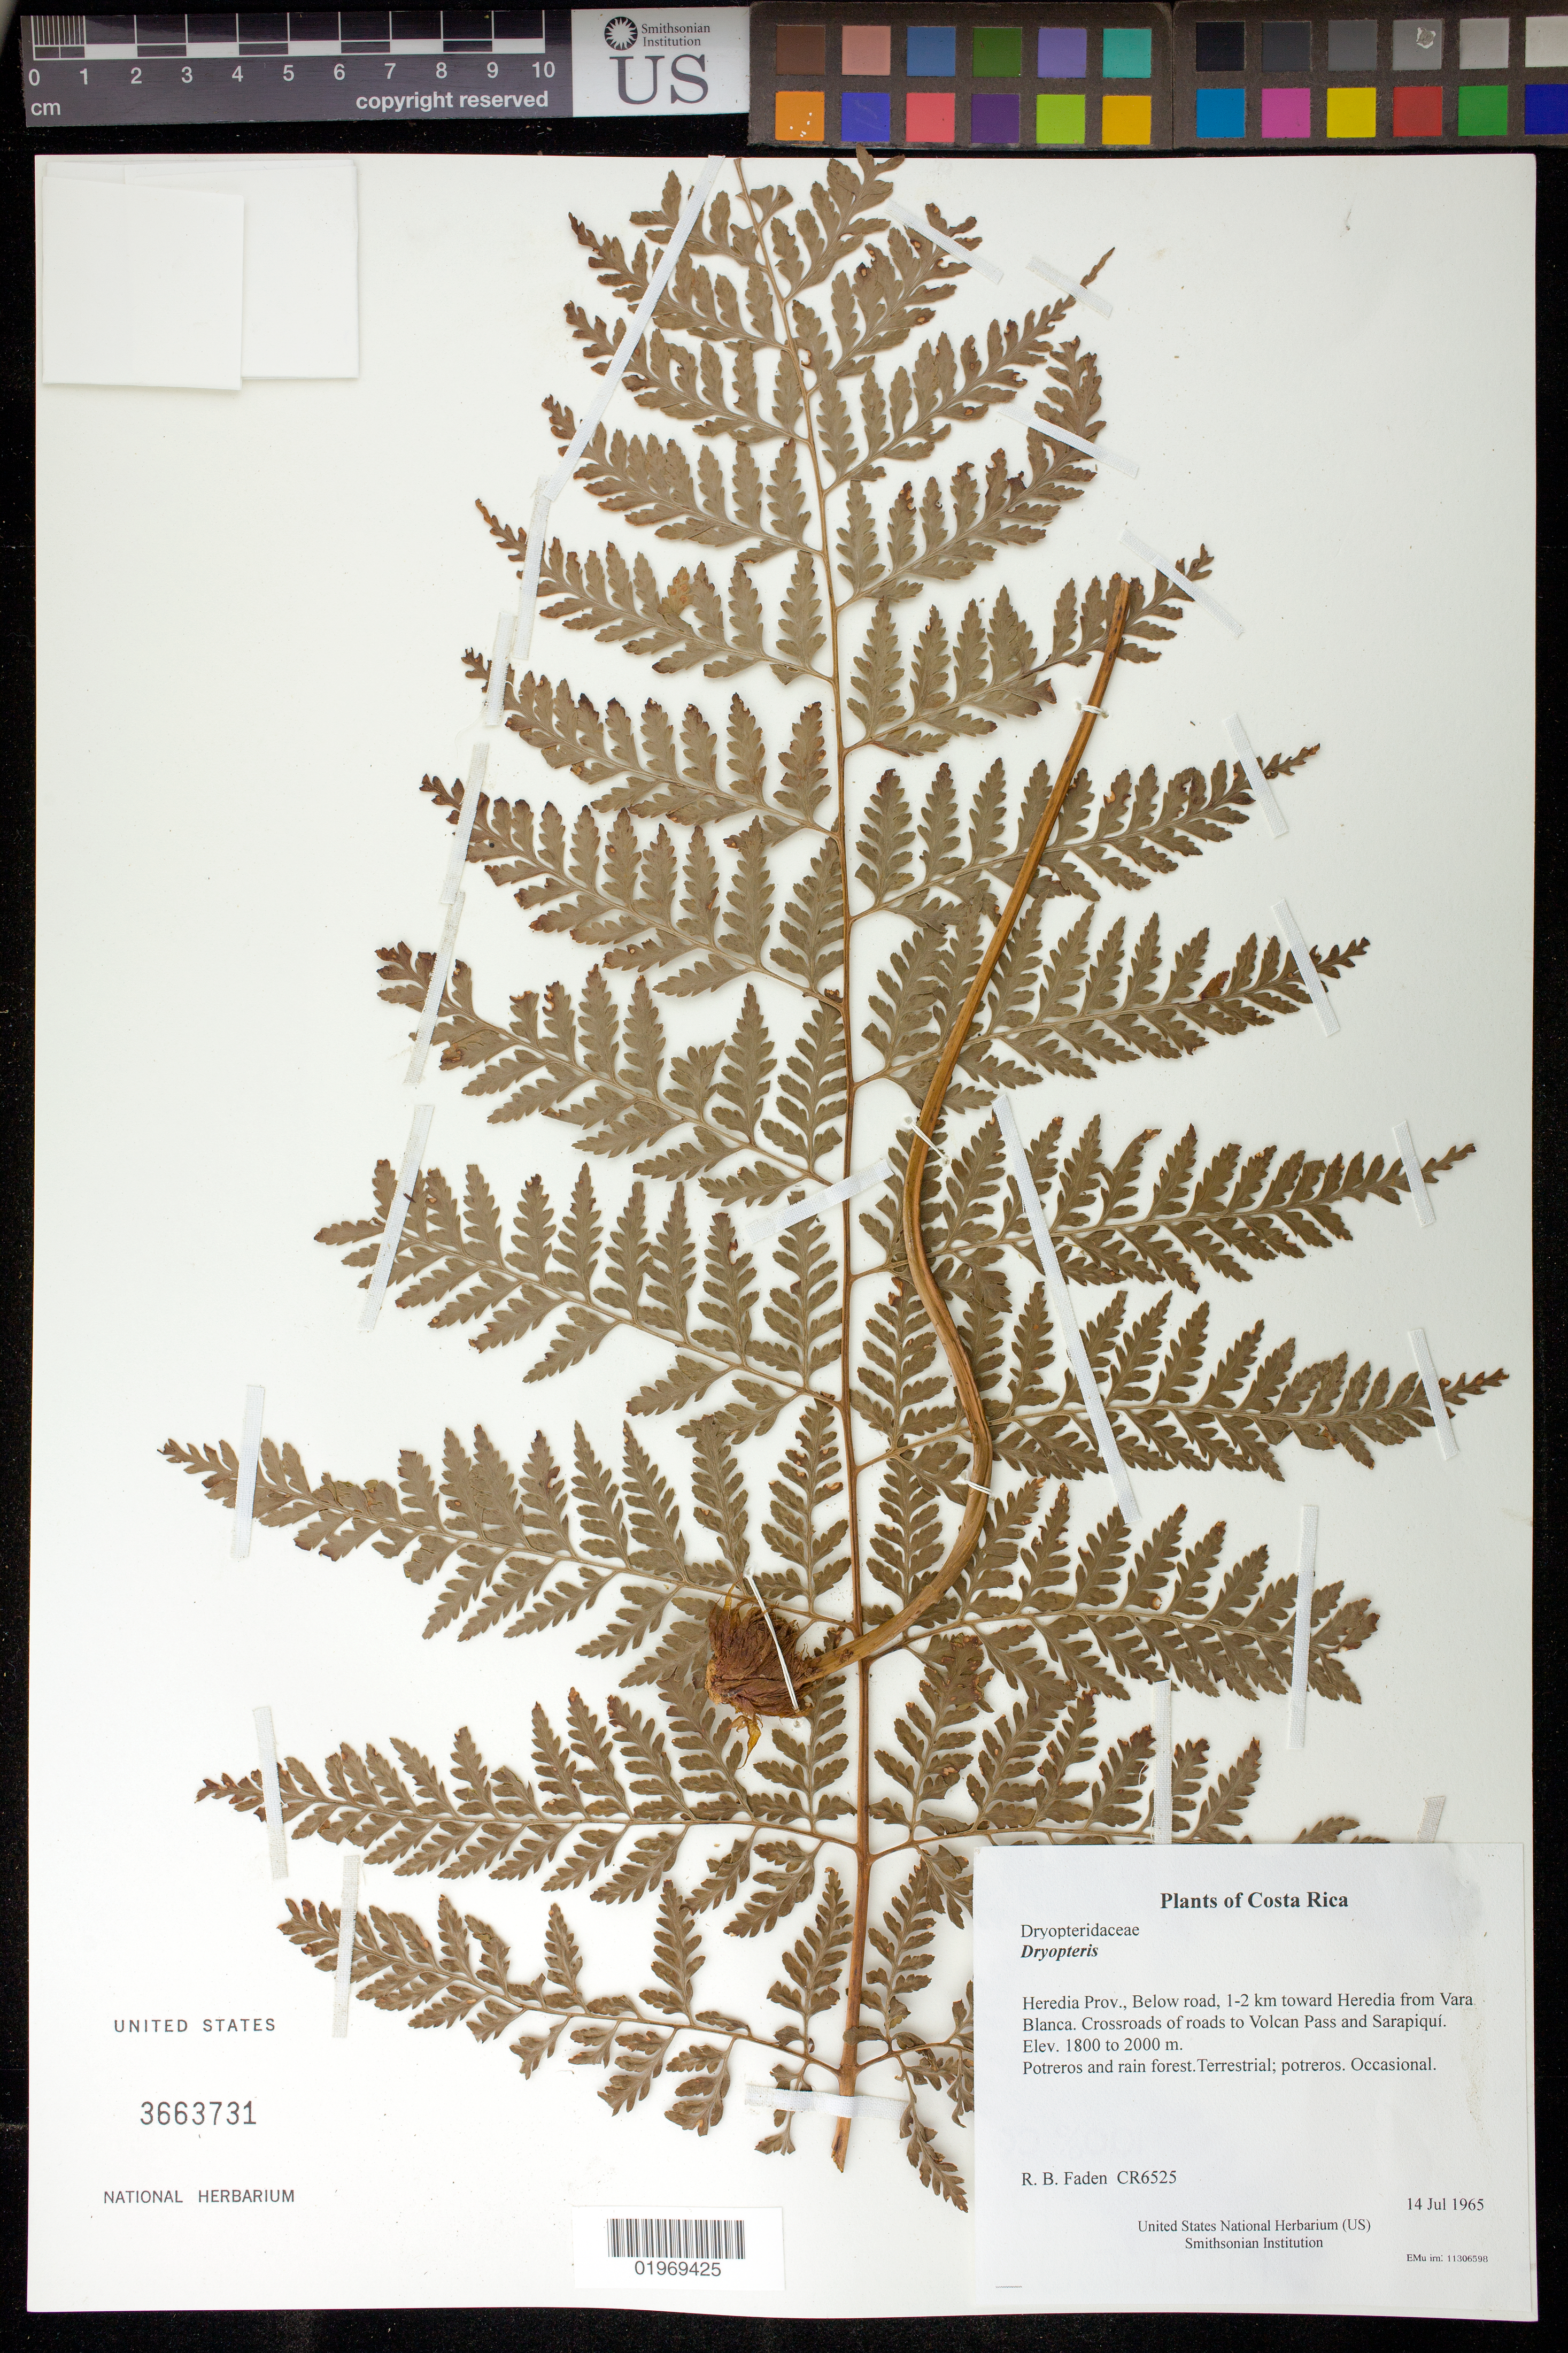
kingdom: Plantae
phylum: Tracheophyta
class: Polypodiopsida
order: Polypodiales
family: Dryopteridaceae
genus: Dryopteris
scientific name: Dryopteris sp.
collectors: R. B. Faden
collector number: CR6525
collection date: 1965-07-14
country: Costa Rica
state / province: Heredia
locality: Below road, 1-2 km toward Heredia from Vara Blanca. Crossroads of roads to Volcan Pass and Sarapiquí.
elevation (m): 1800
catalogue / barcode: US 3663731